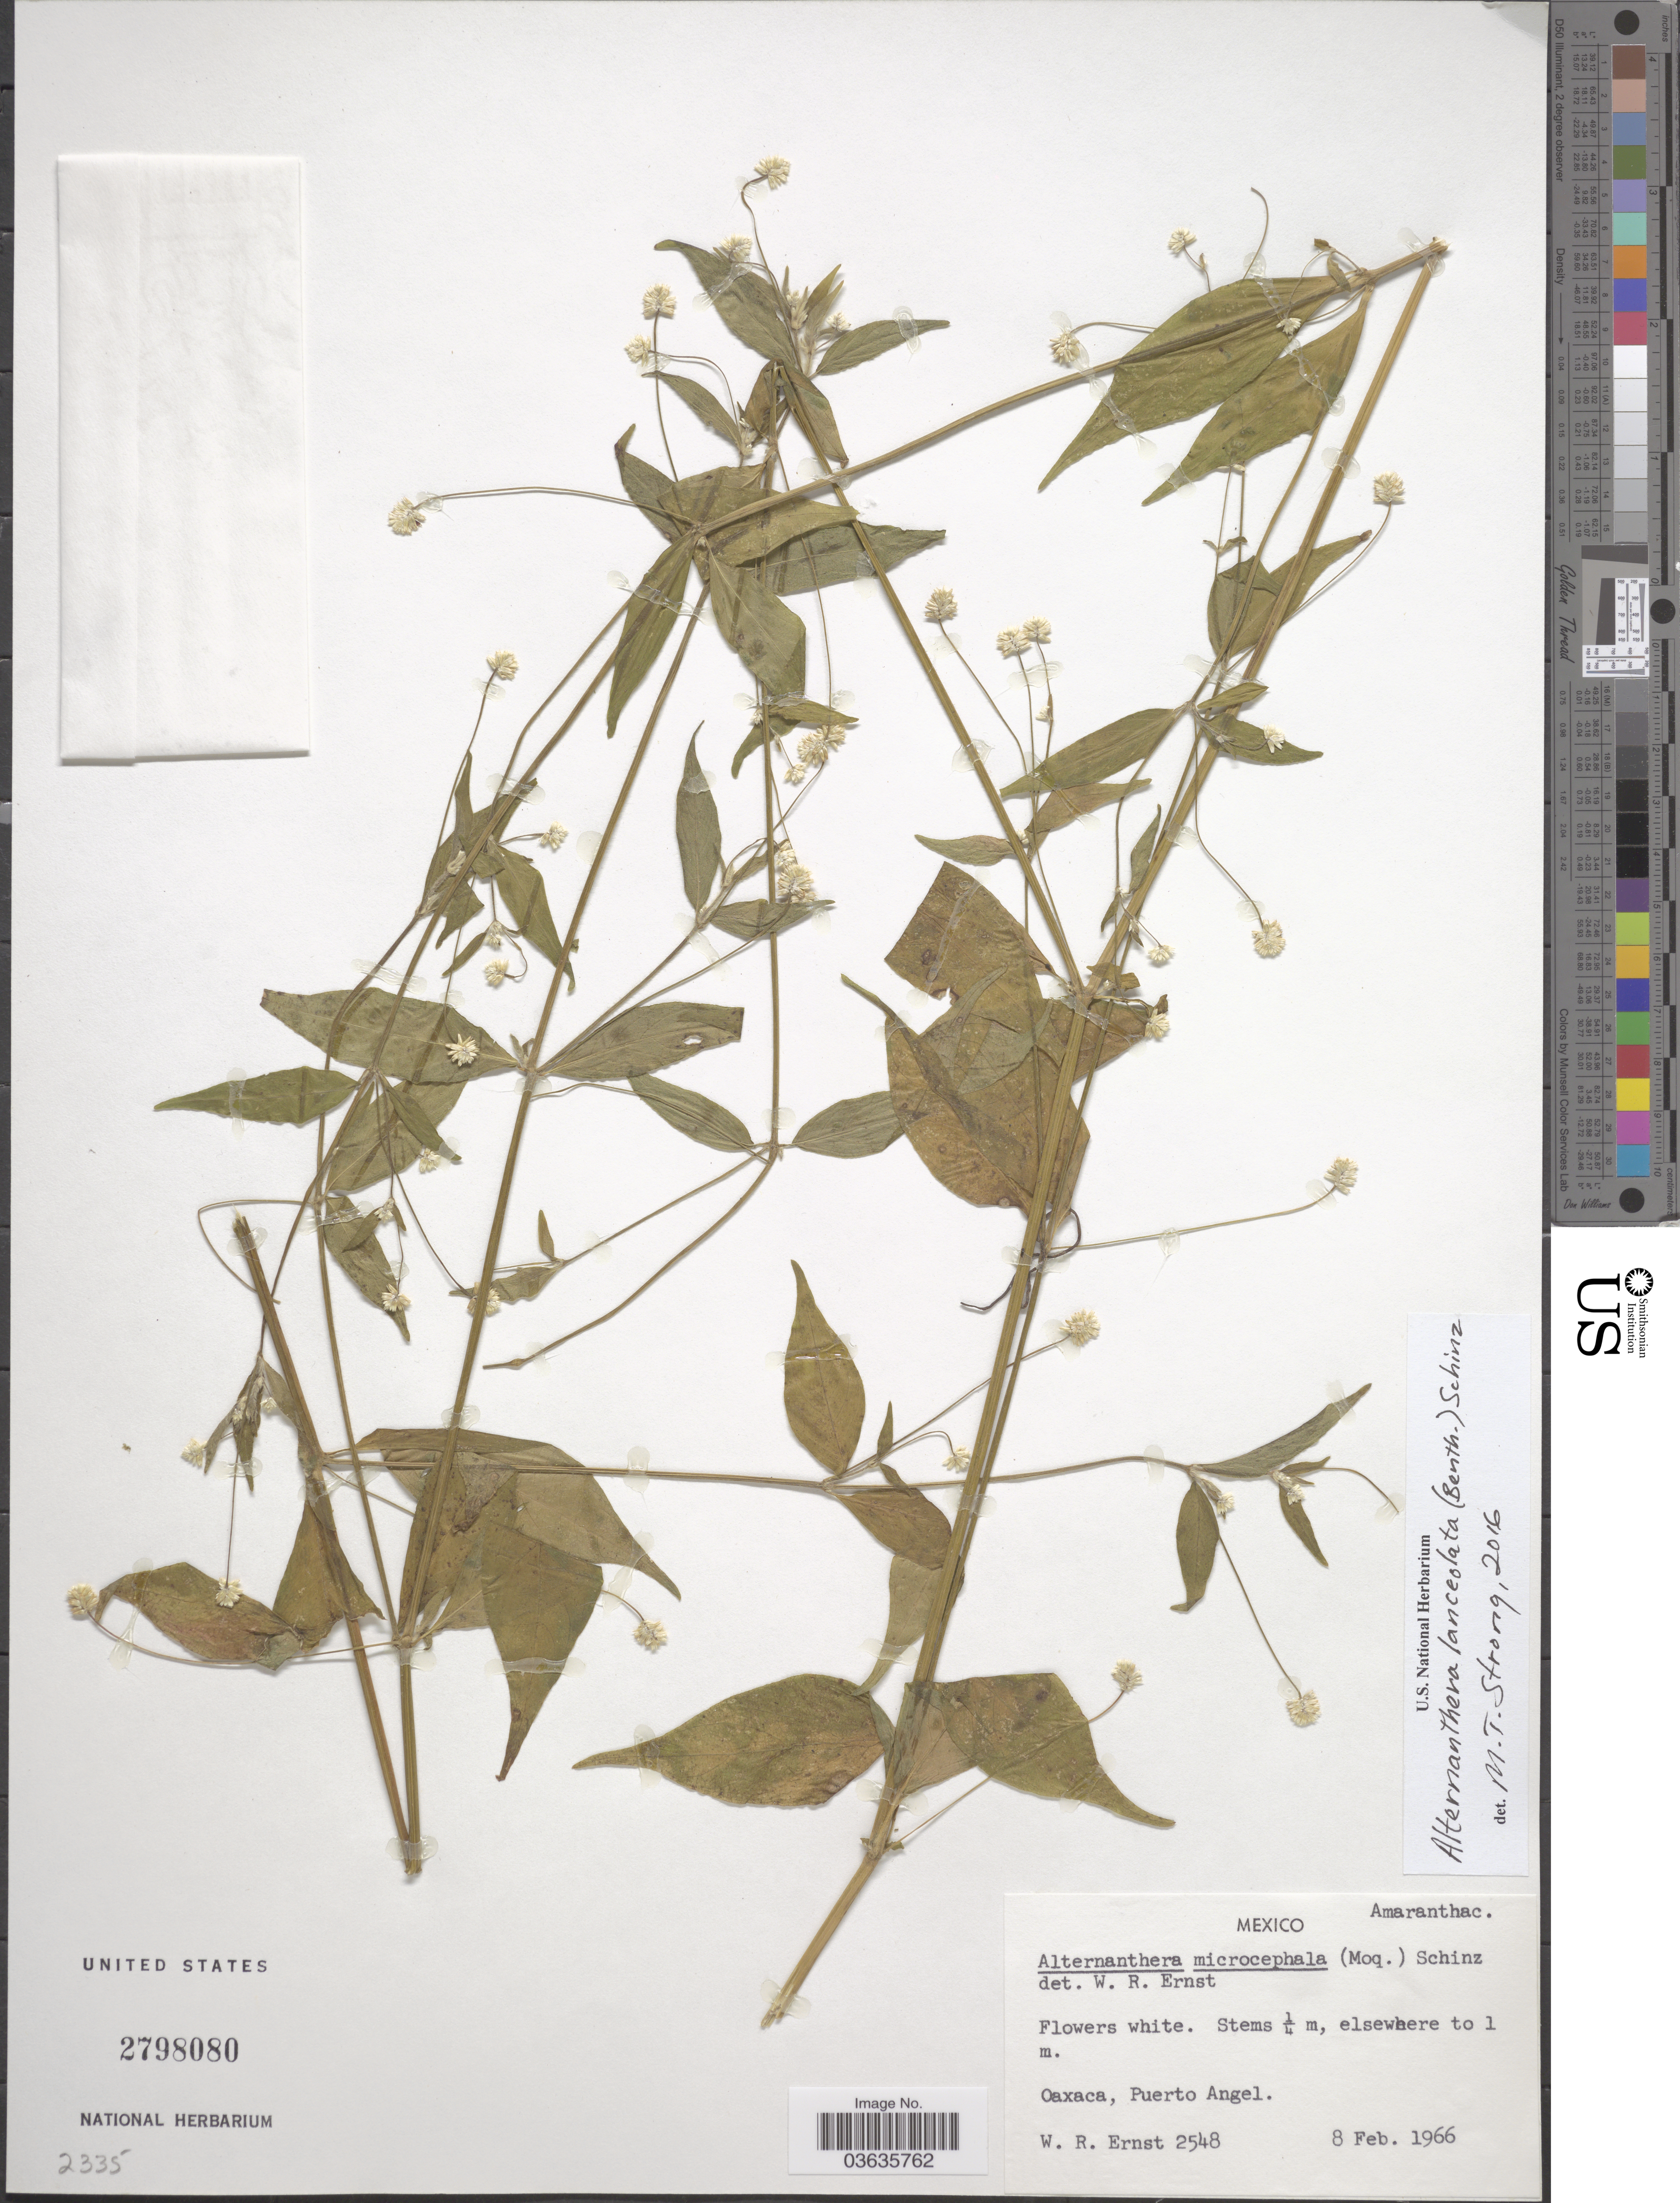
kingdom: Plantae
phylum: Tracheophyta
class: Magnoliopsida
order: Caryophyllales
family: Amaranthaceae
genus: Alternanthera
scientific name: Alternanthera lanceolata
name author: (Benth.) Schinz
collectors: W. R. Ernst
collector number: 2548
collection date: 1966-02-08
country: Mexico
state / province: Oaxaca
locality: Puerto Angel.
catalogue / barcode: US 2798080